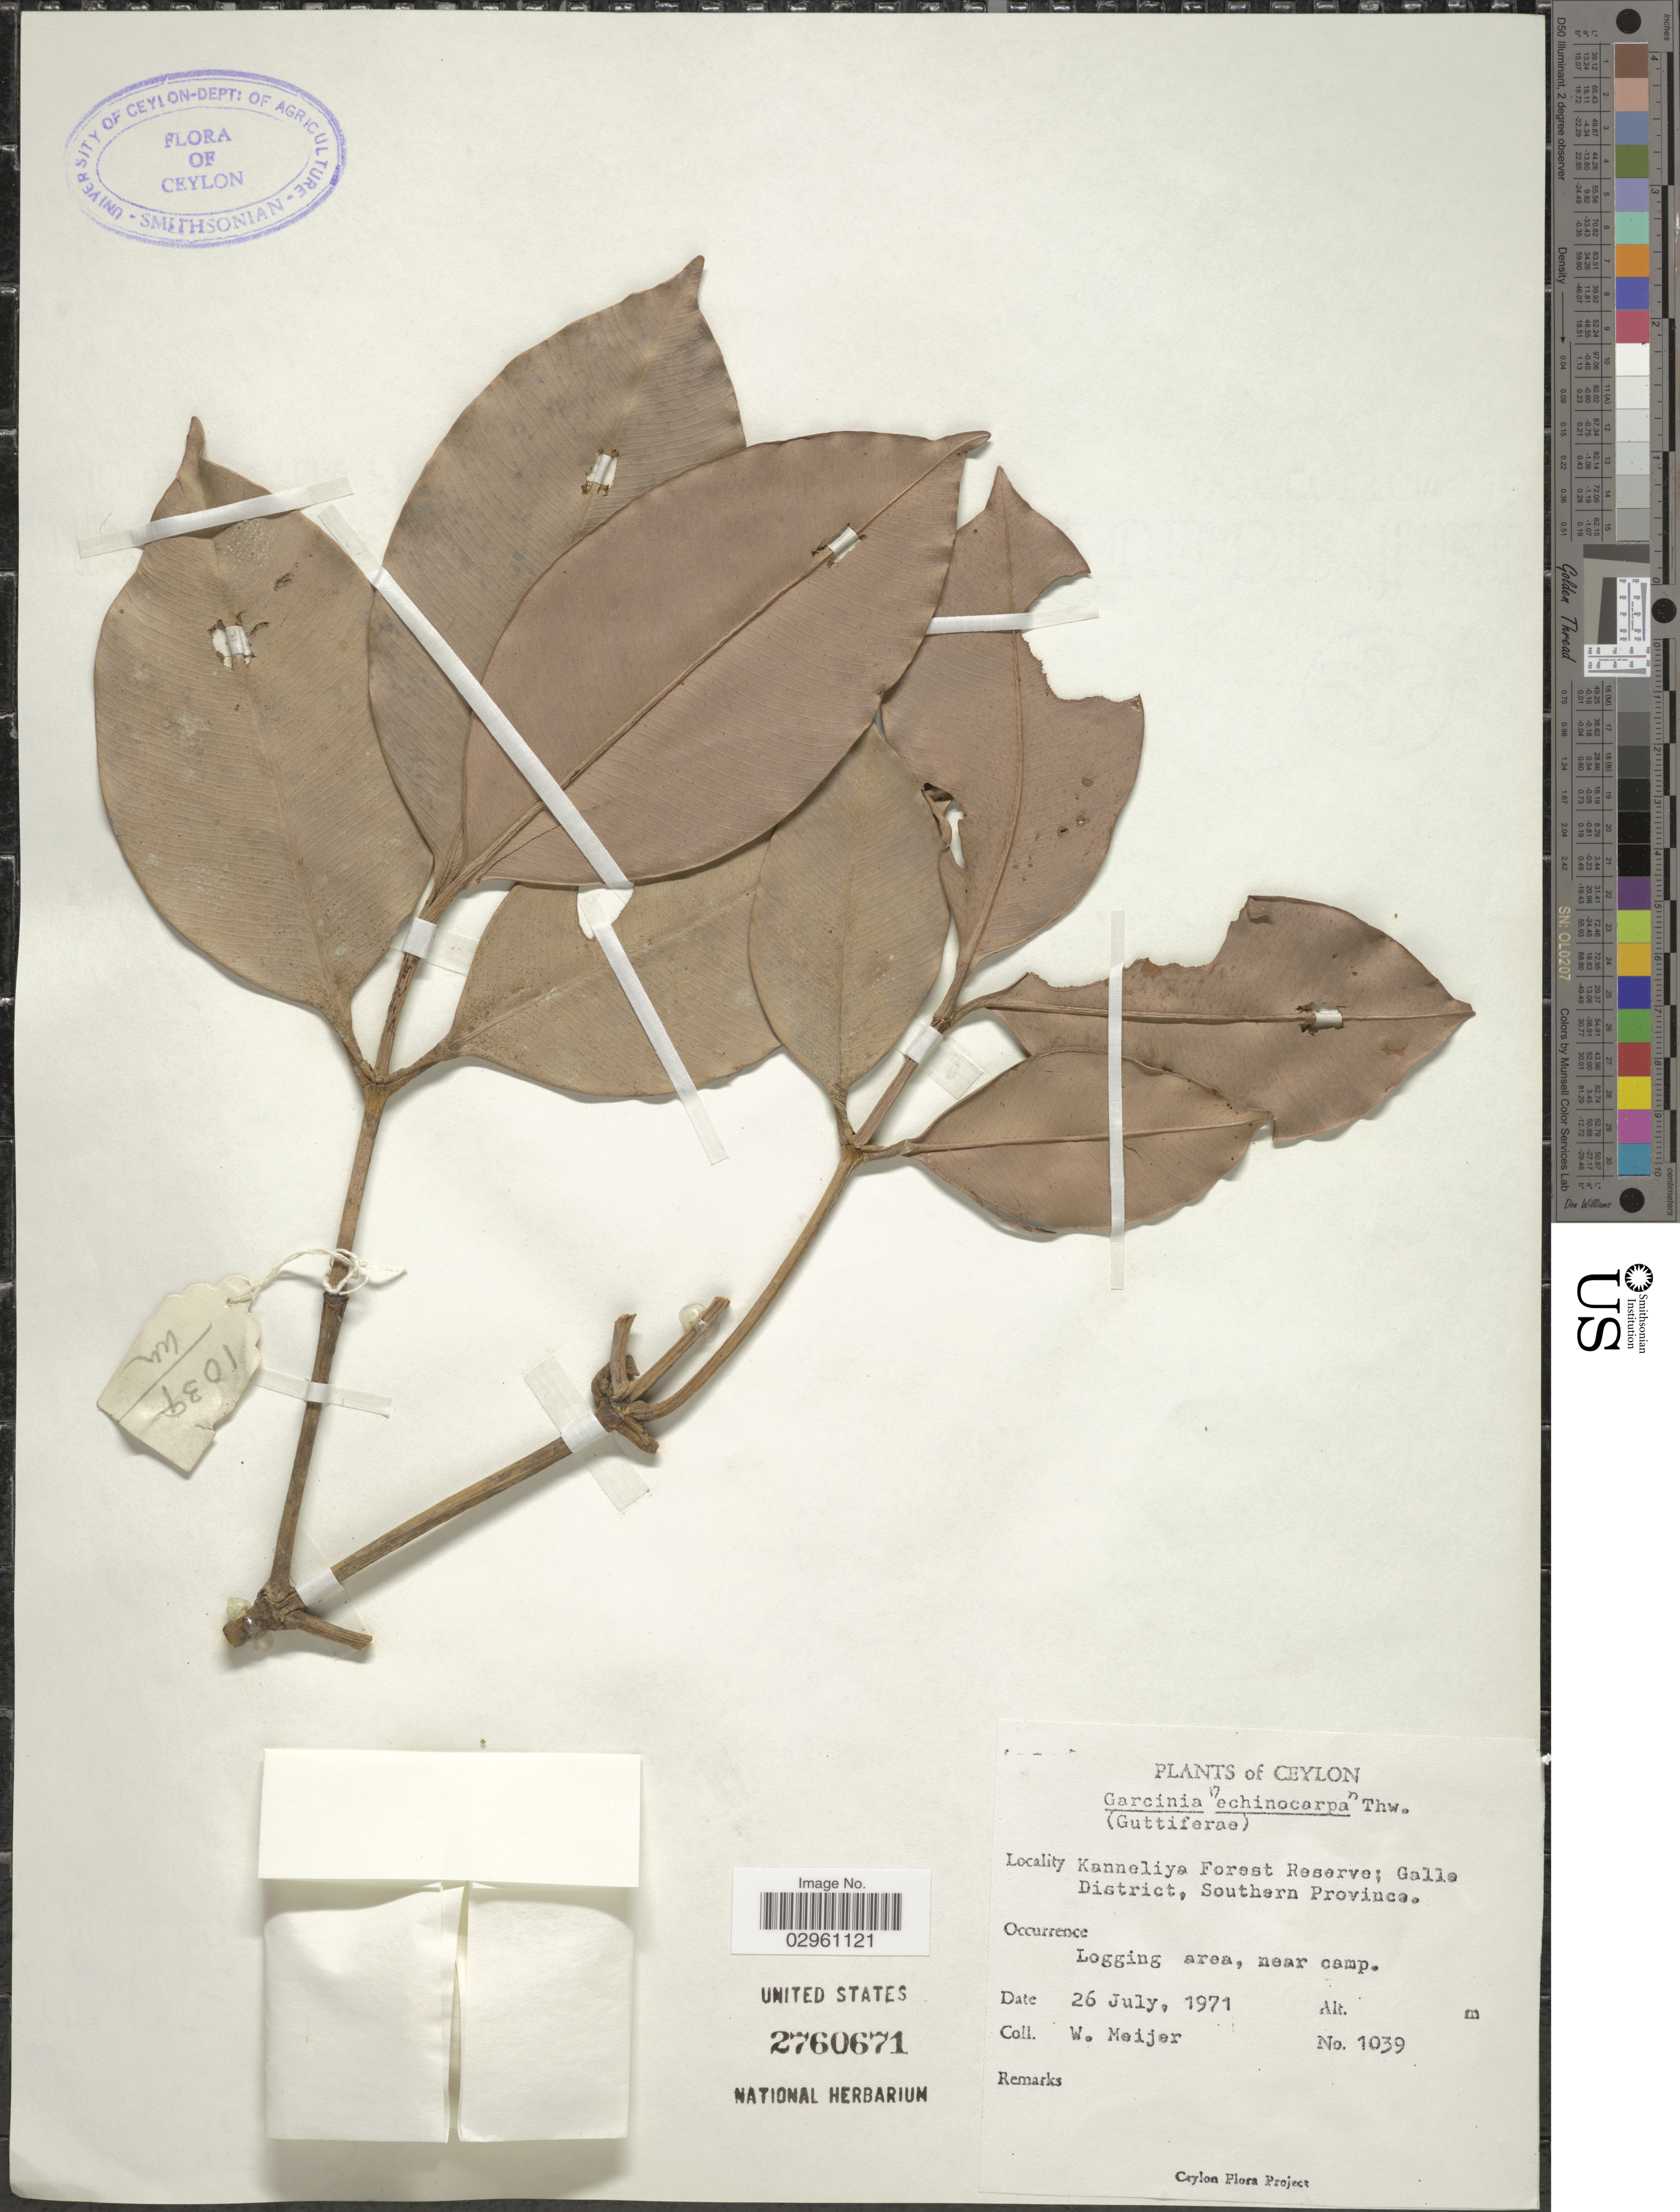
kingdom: Plantae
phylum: Tracheophyta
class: Magnoliopsida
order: Malpighiales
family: Clusiaceae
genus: Garcinia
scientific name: Garcinia echinocarpa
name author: Thwaites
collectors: W. Meijer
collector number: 1039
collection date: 1971-07-26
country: Sri Lanka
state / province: Southern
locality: Ceylon. Kanneliya Forest Reserve; Galle District, Southern Province. Logging area, near camp.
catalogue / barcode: US 2760671